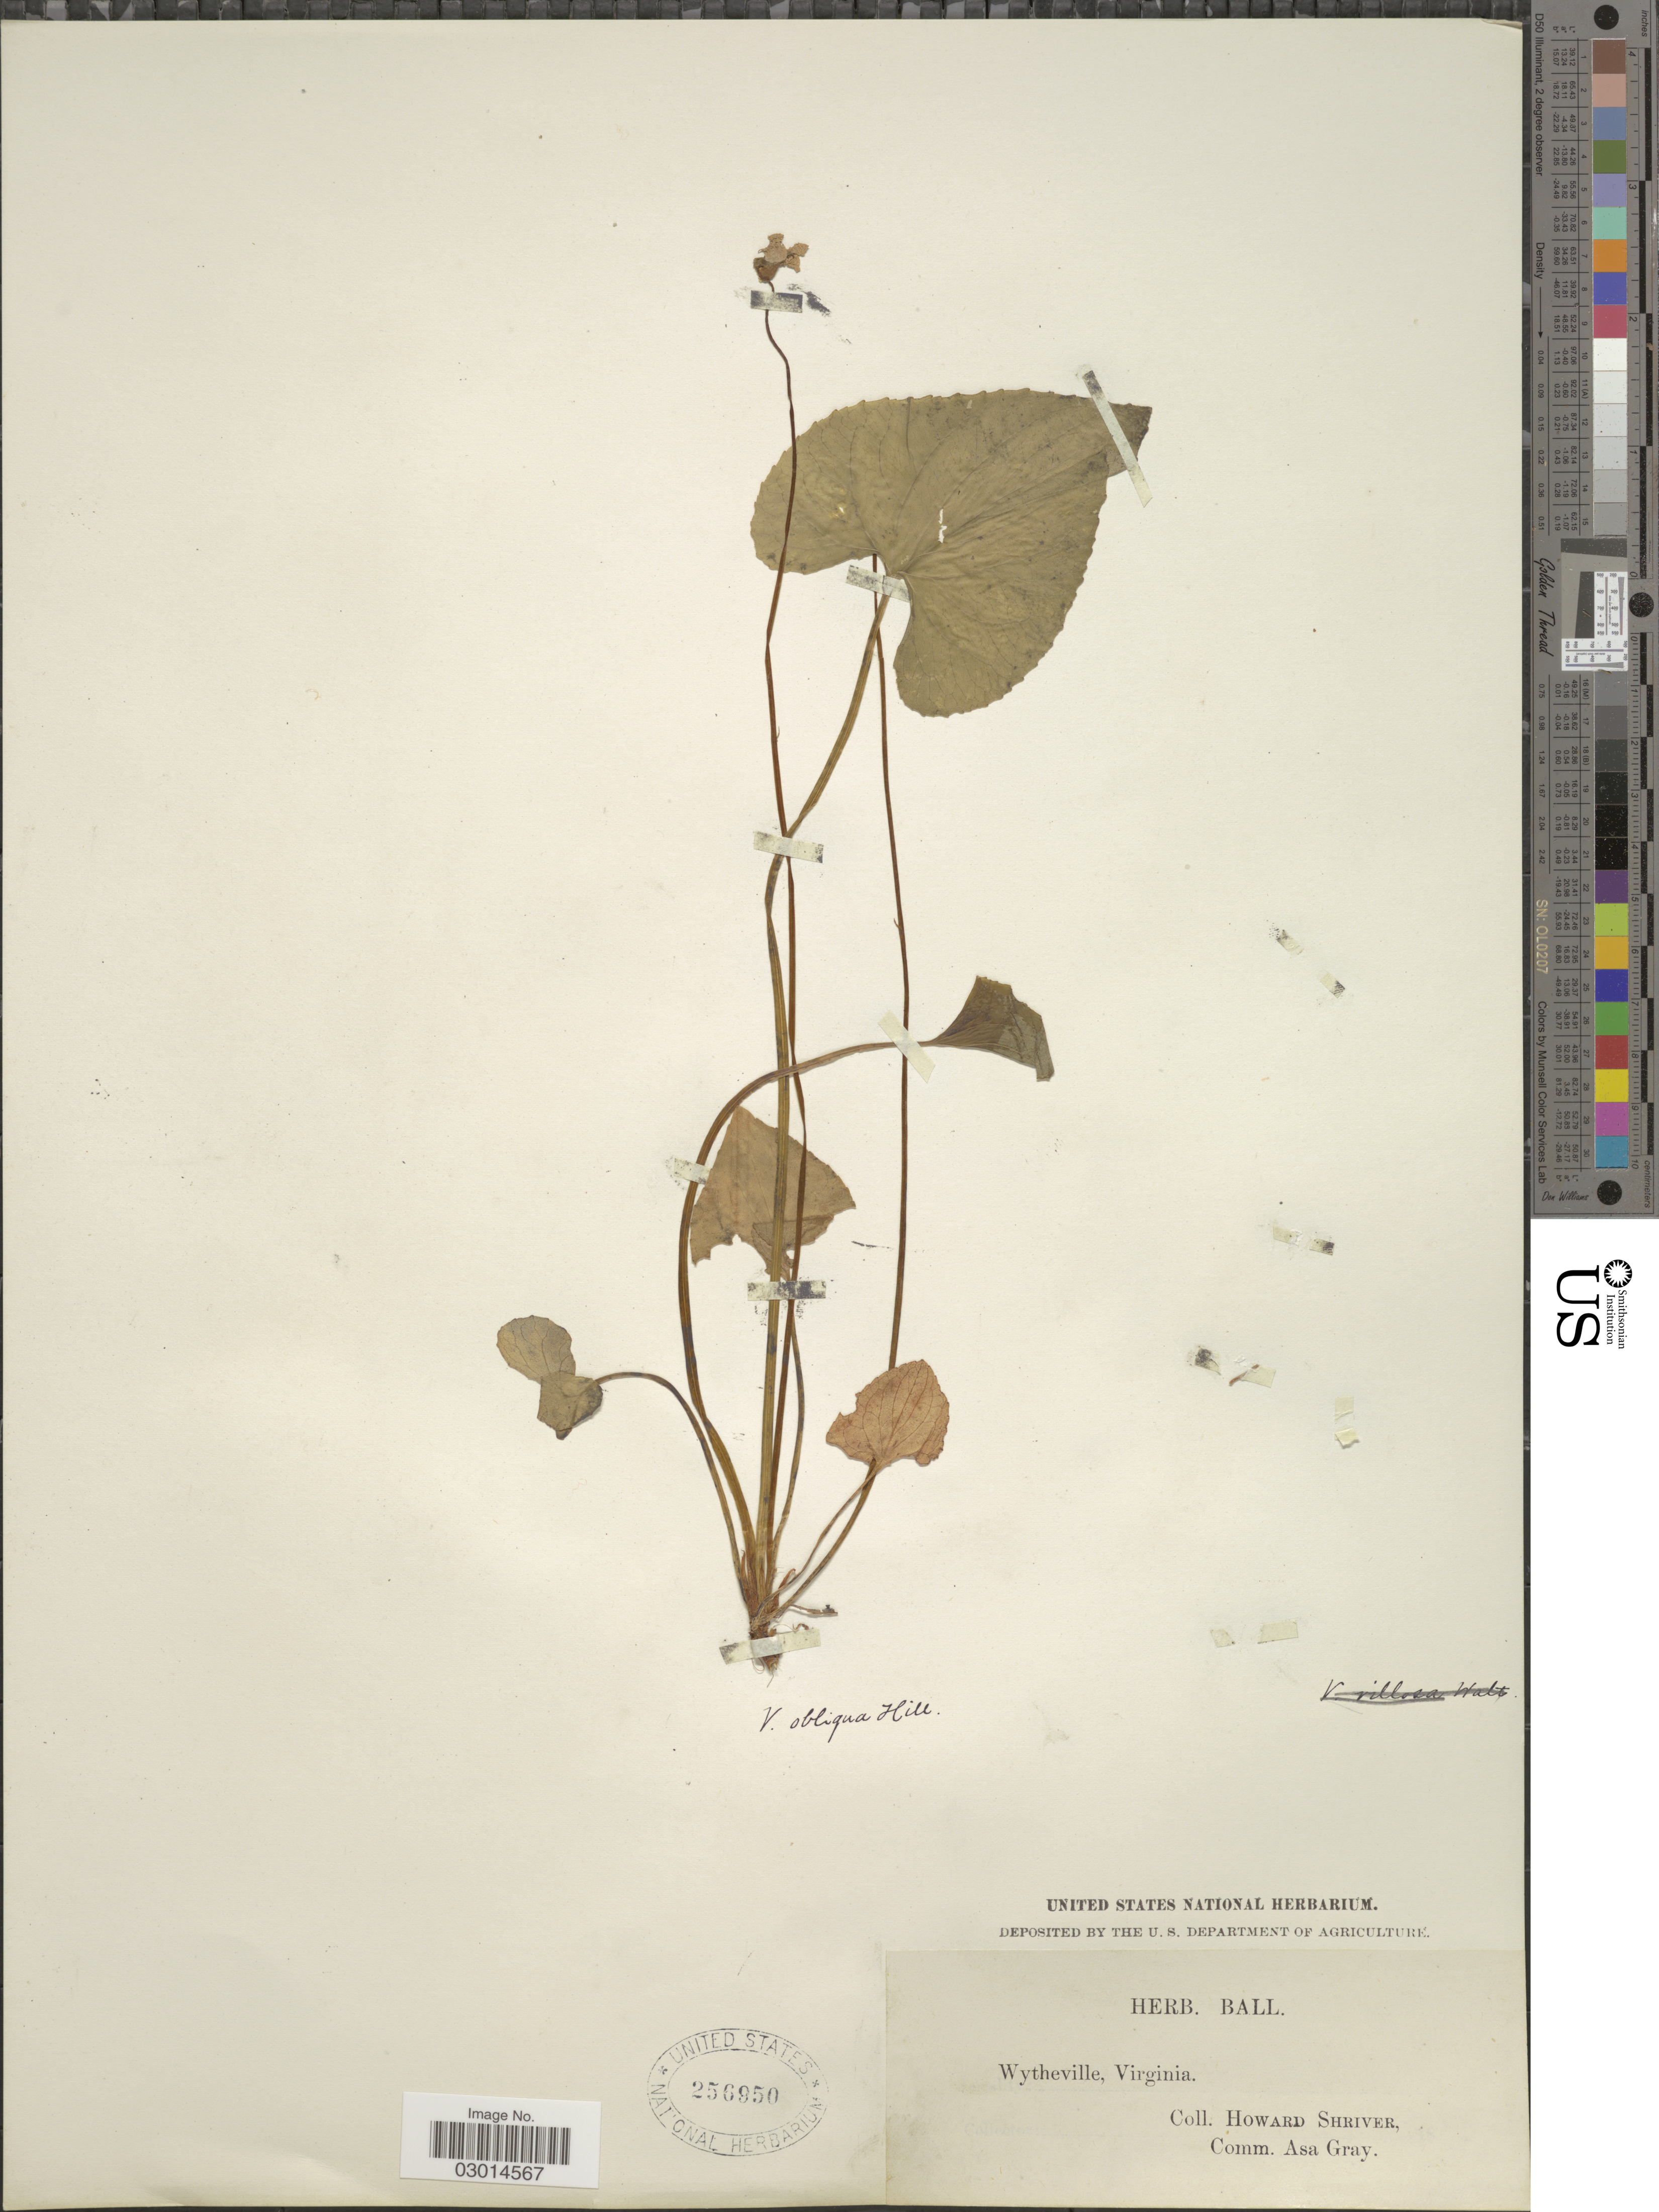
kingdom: Plantae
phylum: Tracheophyta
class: Magnoliopsida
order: Malpighiales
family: Violaceae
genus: Viola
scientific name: Viola cucullata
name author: Aiton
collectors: H. Shriver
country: United States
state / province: Virginia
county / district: Wythe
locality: Wytheville.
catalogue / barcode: US 256950